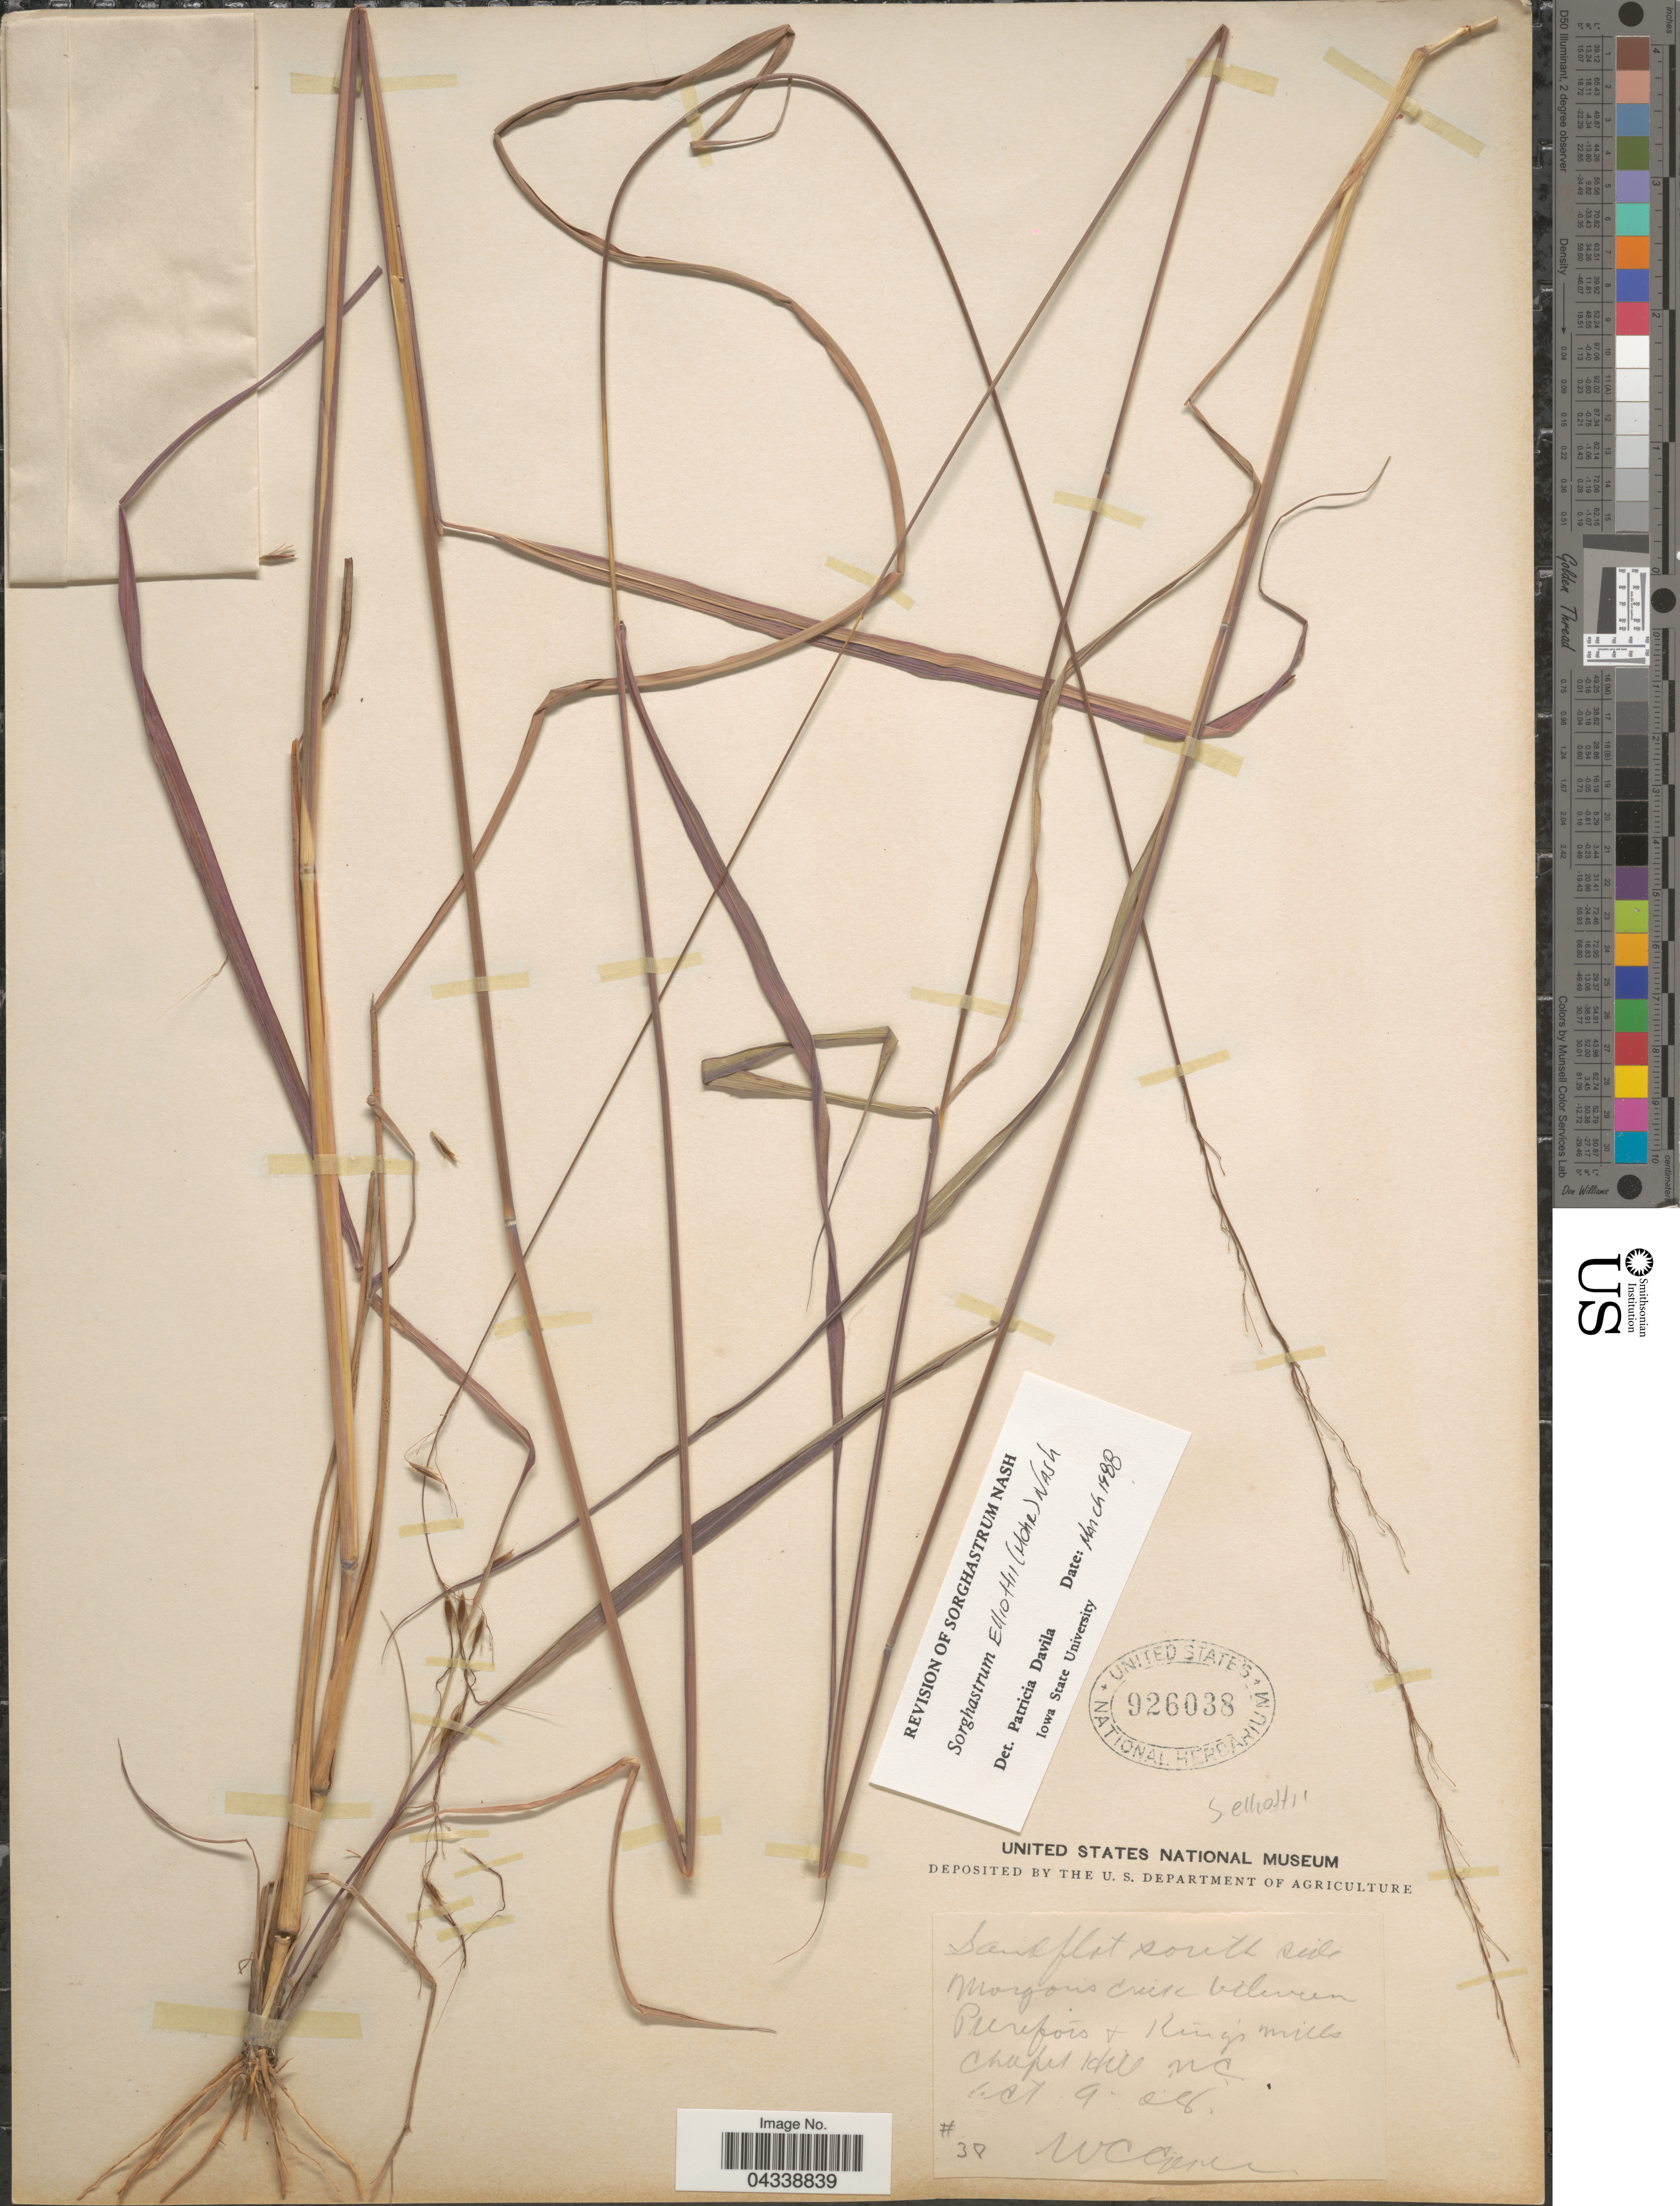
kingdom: Plantae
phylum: Tracheophyta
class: Liliopsida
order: Poales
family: Poaceae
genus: Sorghastrum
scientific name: Sorghastrum elliottii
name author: (C. Mohr) Nash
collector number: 38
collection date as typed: Transcribed d/m/y: 9/10/8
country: United States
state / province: North Carolina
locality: Sandy flat south side Morgan's Creek between Purefor's [interpreted] & King's Mills. Chapel Hill.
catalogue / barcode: US 926038